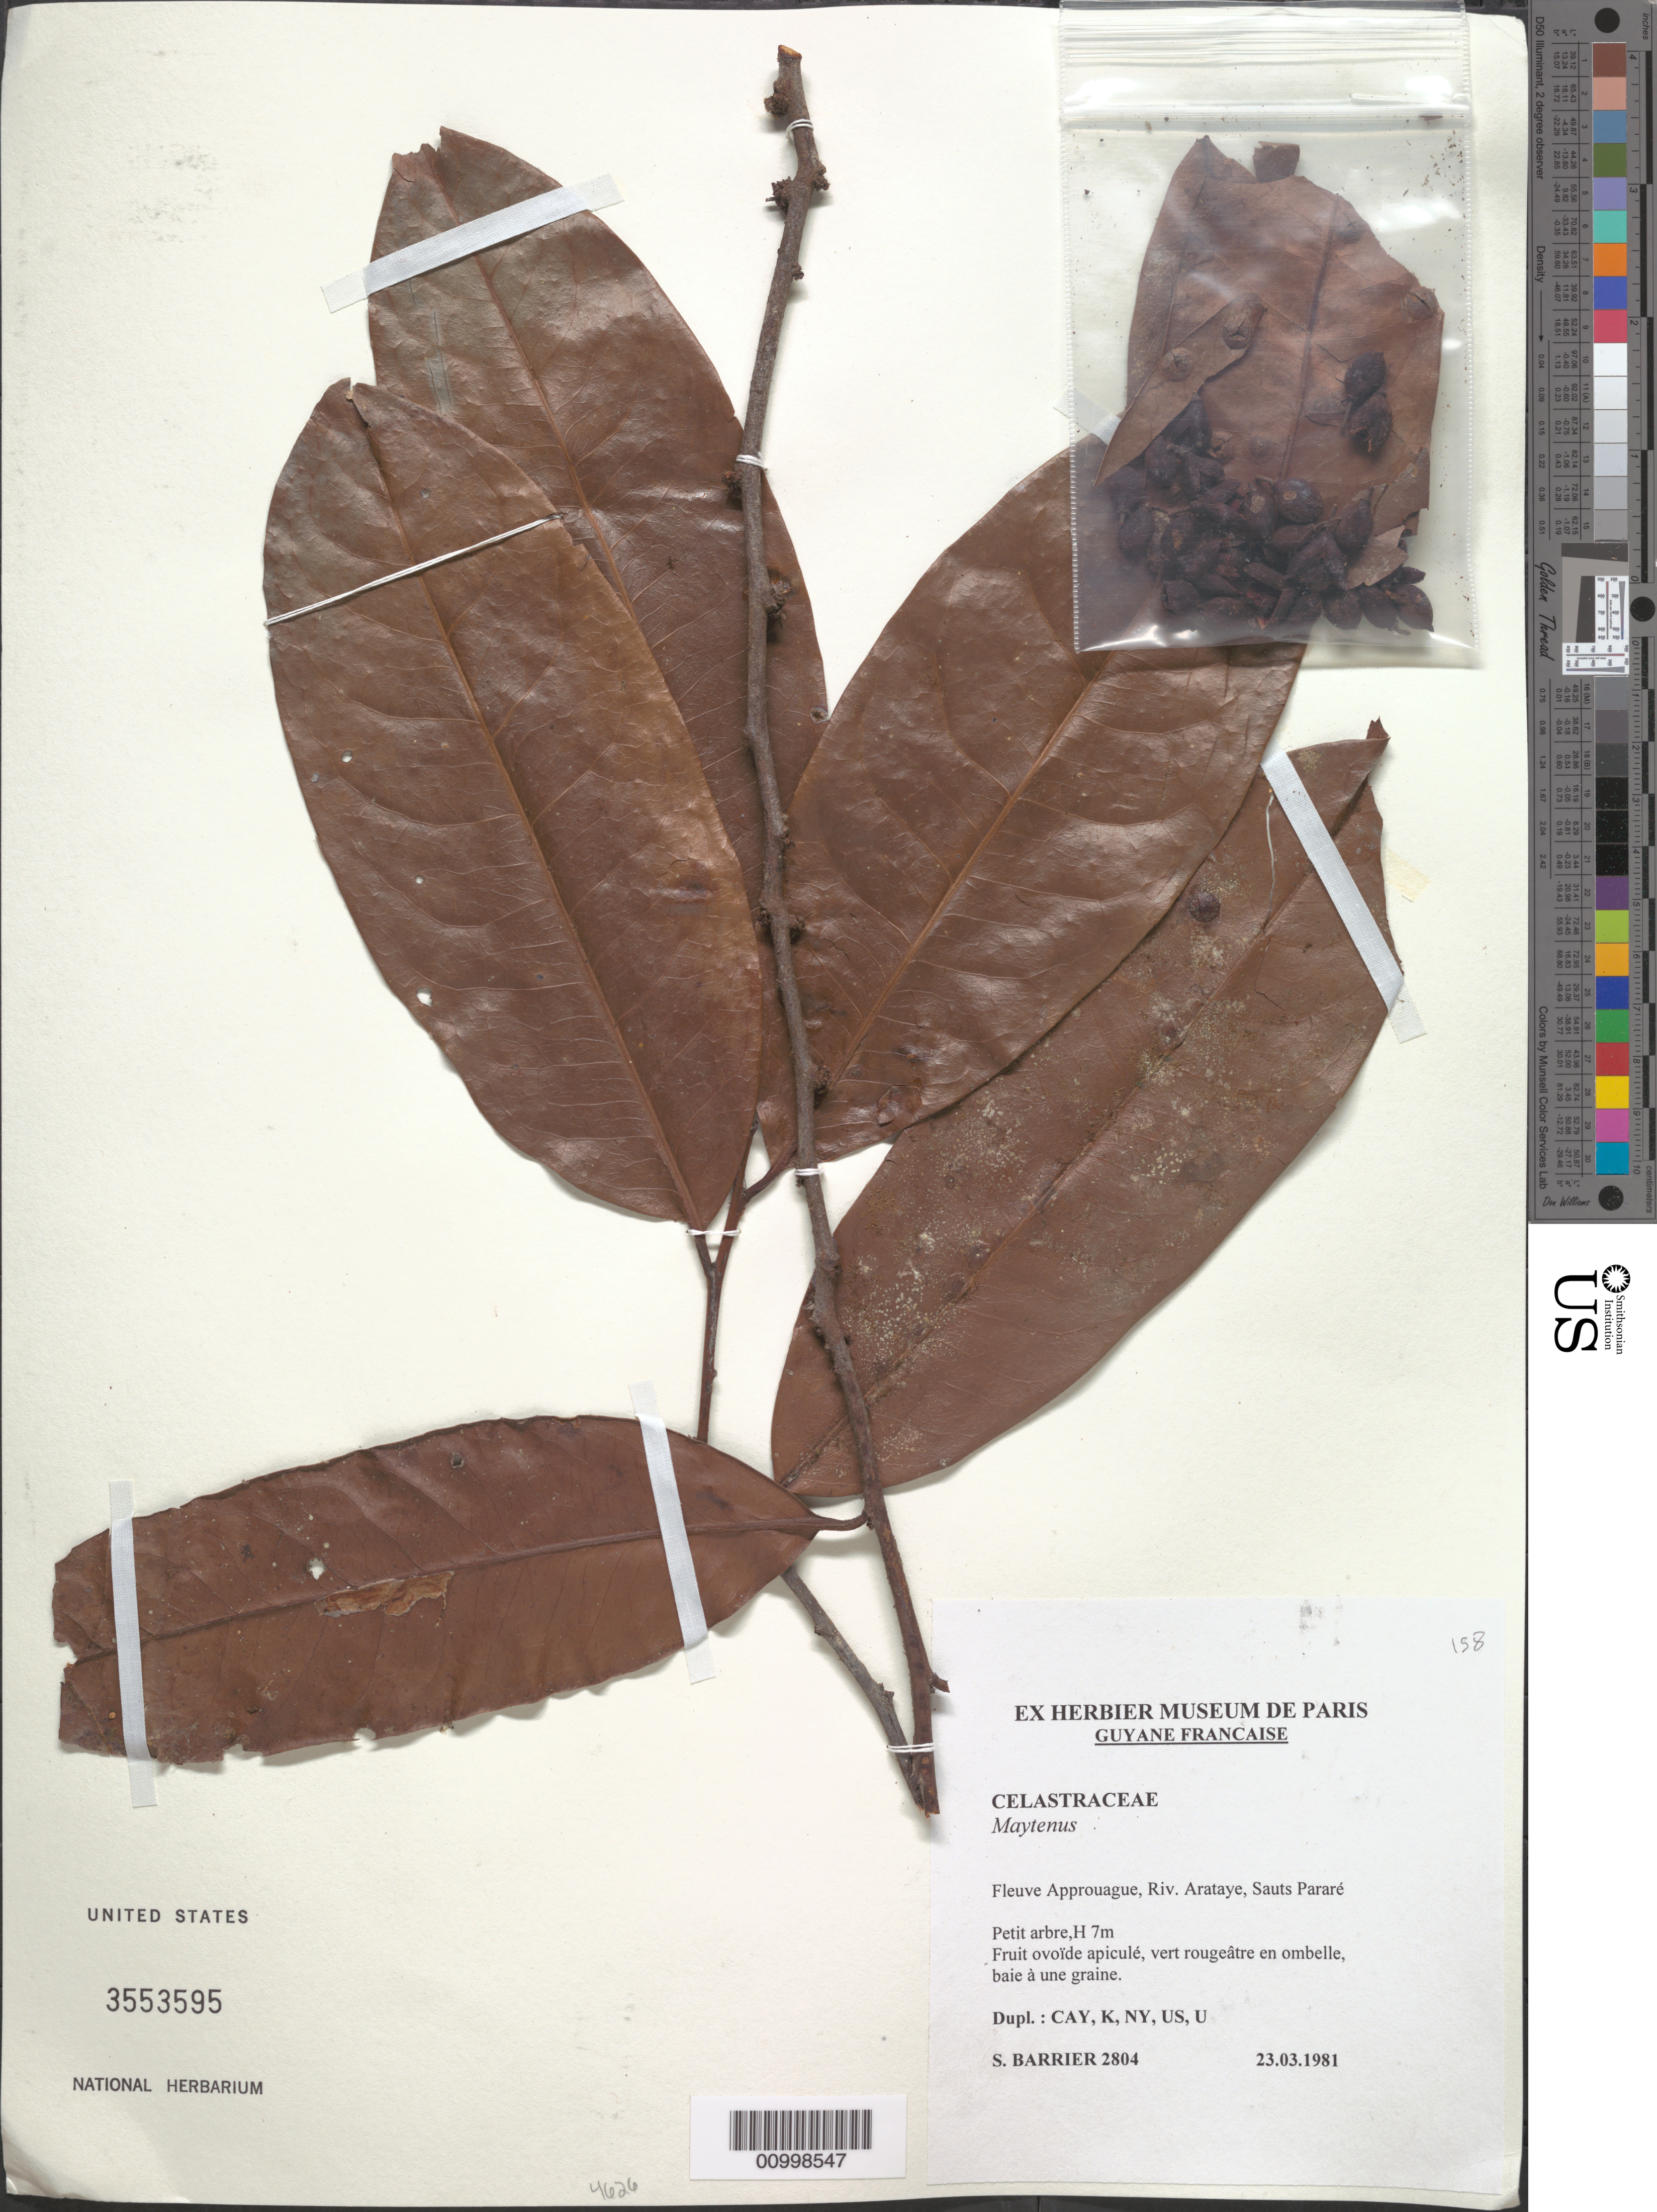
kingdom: Plantae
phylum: Tracheophyta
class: Magnoliopsida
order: Celastrales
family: Celastraceae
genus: Maytenus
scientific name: Maytenus sp.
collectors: S. Barrier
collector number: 2804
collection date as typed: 23-Mar-81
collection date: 1981-03-23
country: French Guiana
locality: Fleuve Approuague, Riv. Arataye, Sauts Parare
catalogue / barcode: US 3553595